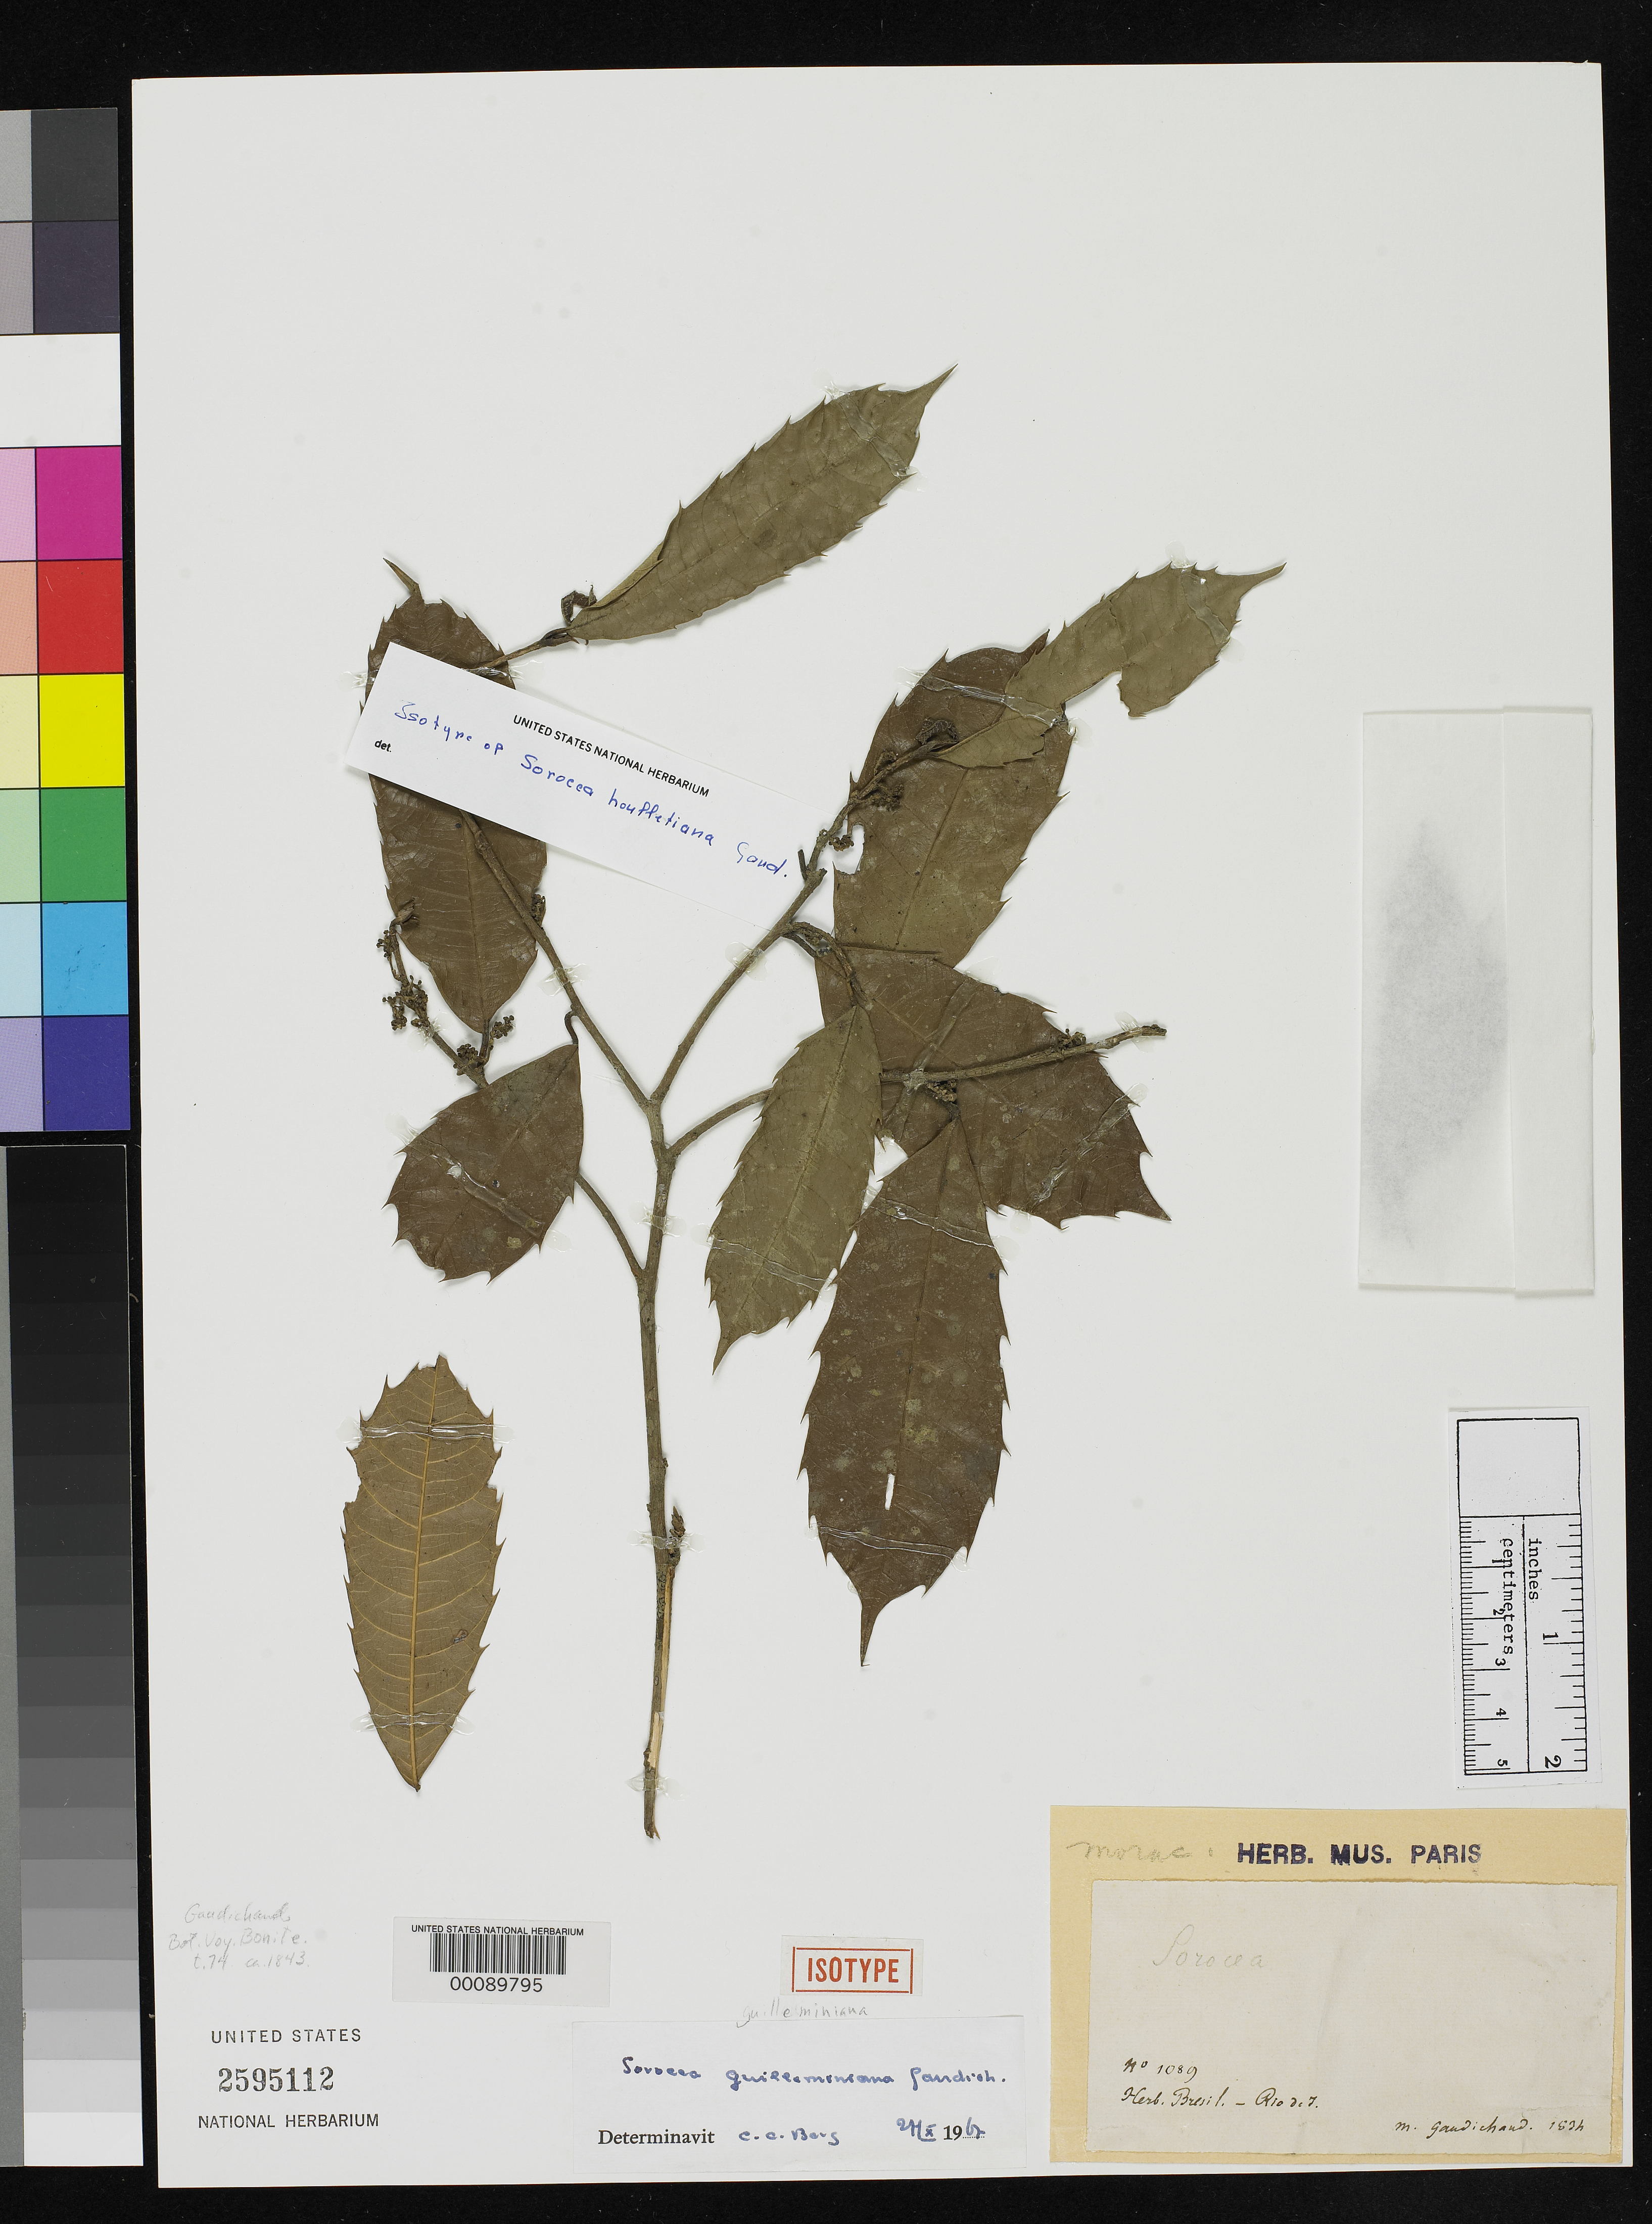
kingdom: Plantae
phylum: Tracheophyta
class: Magnoliopsida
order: Rosales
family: Moraceae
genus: Sorocea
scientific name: Sorocea houlletiana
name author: Gaudich.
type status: Isotype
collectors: C. Gaudichaud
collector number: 1089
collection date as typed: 1836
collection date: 1836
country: Brazil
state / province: Rio de Janeiro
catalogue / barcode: US 2595112